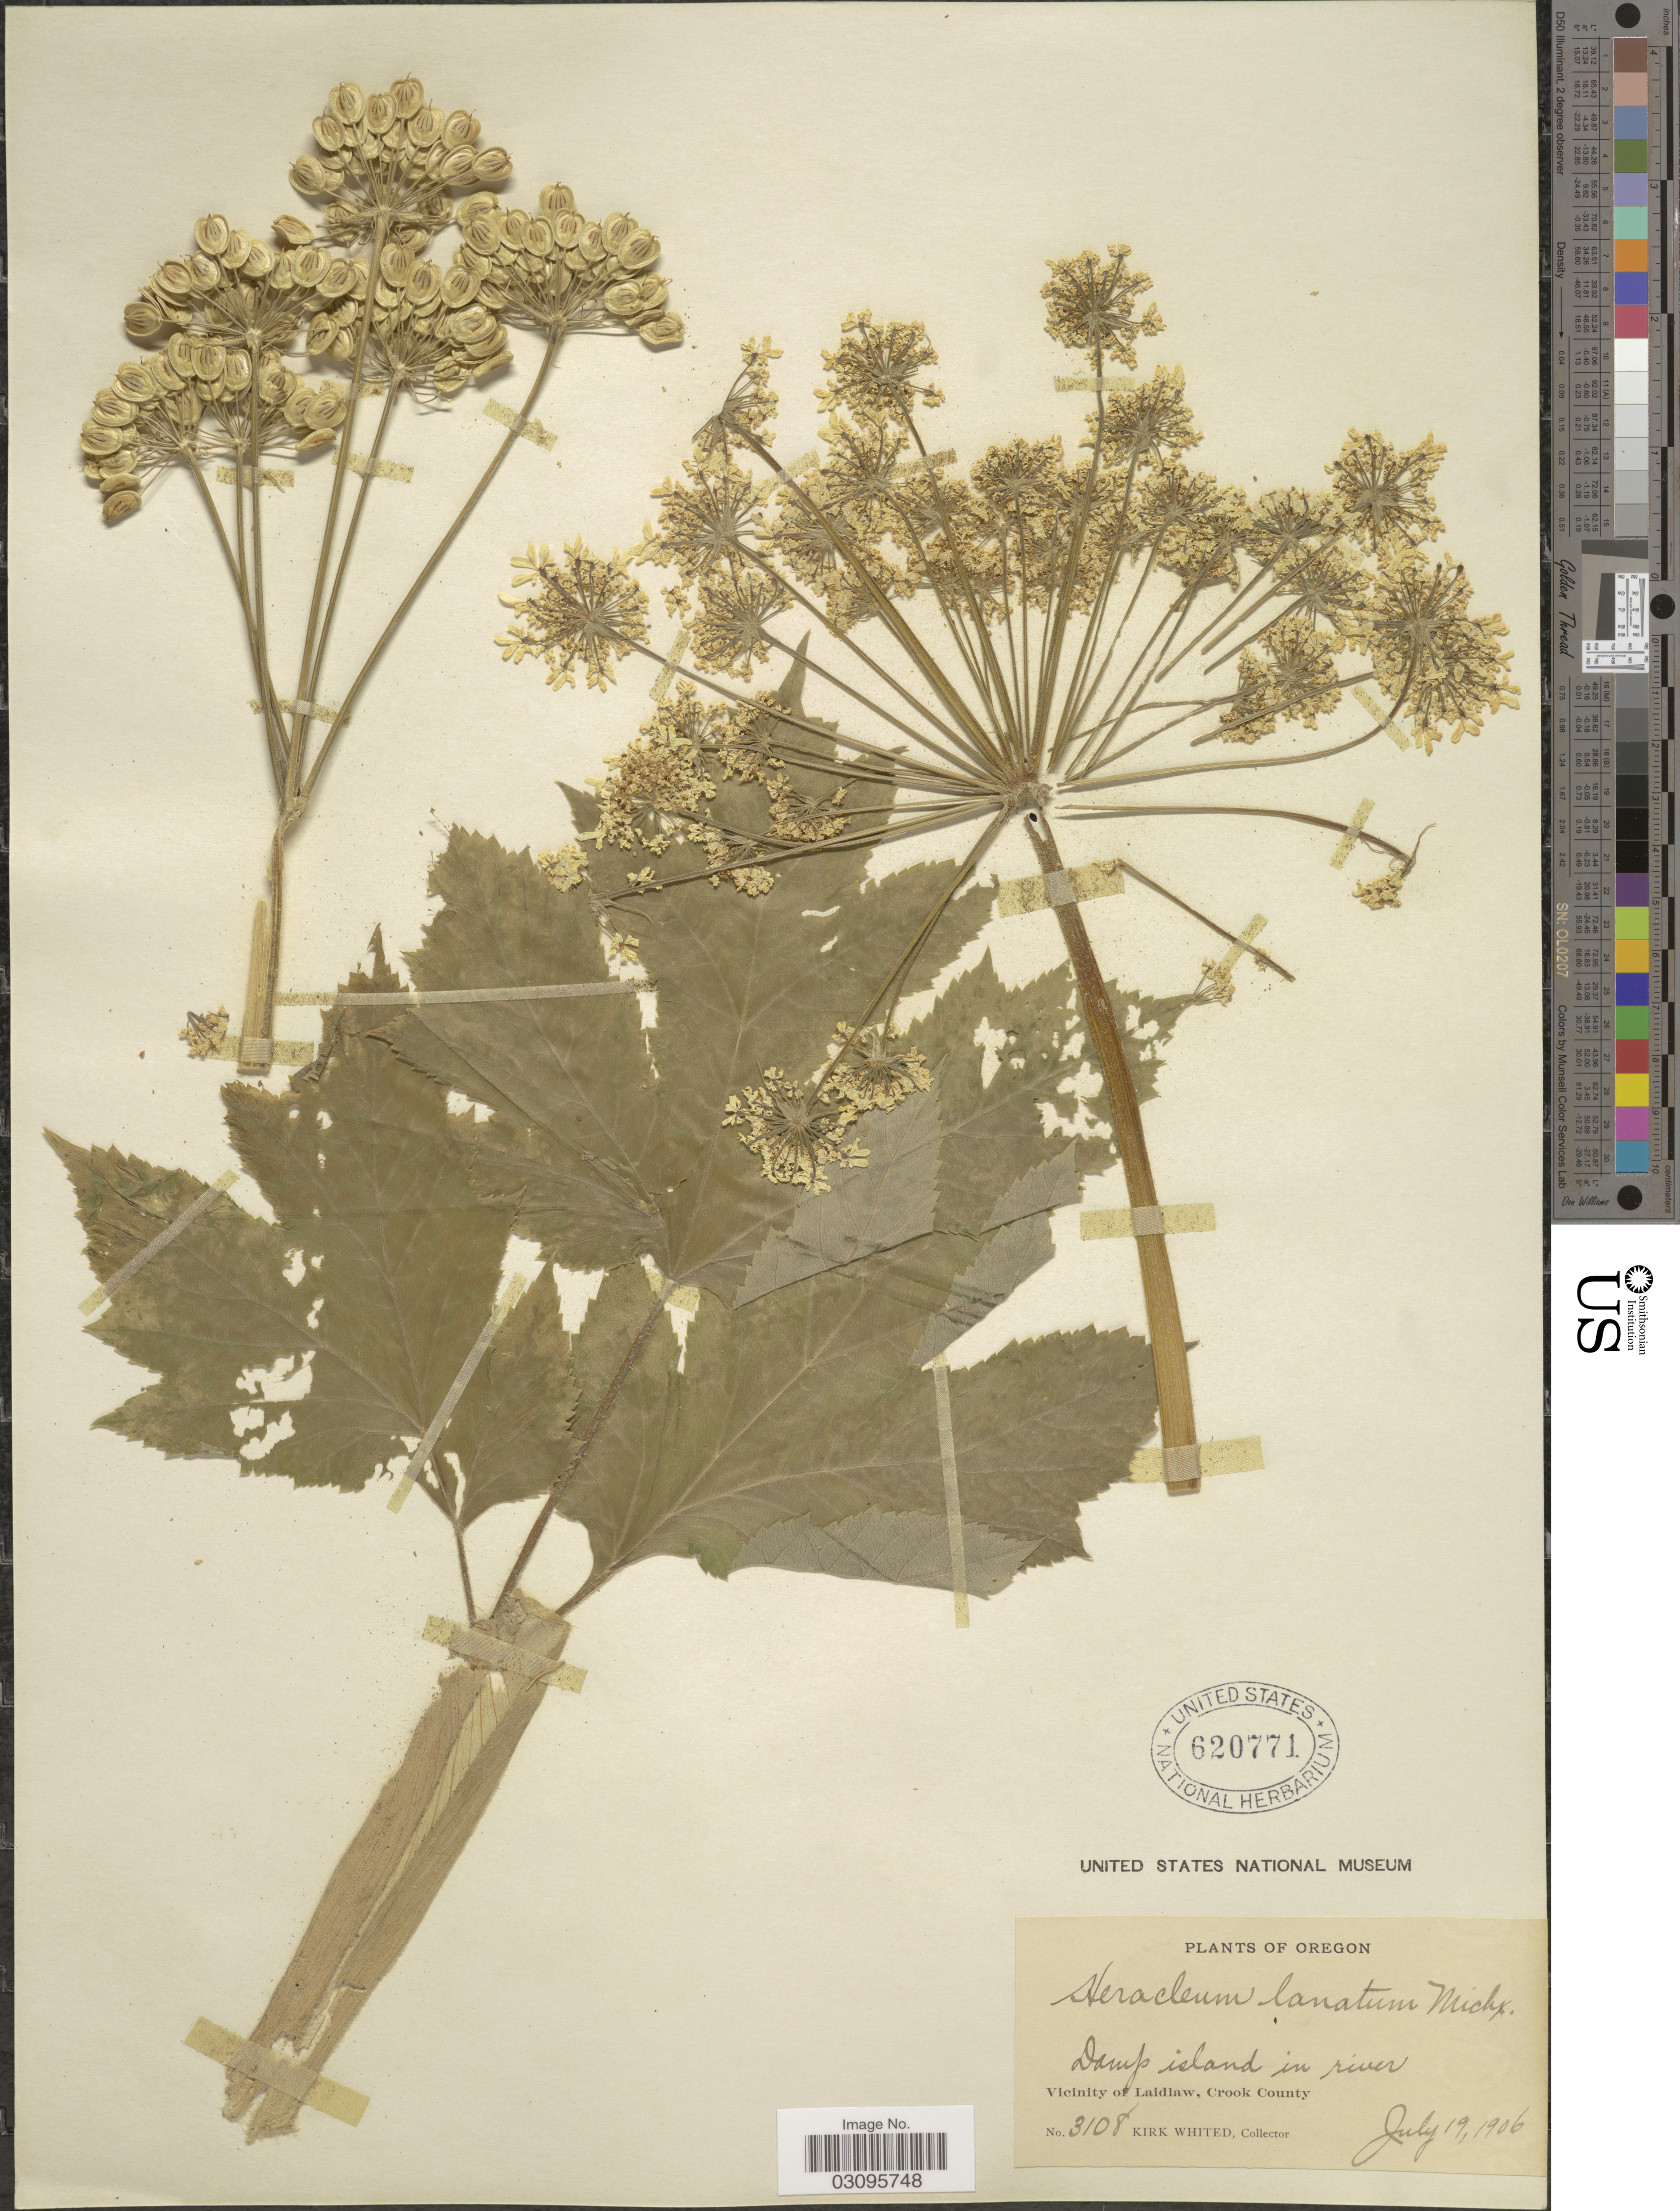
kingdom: Plantae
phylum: Tracheophyta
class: Magnoliopsida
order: Apiales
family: Apiaceae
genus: Heracleum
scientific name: Heracleum lanatum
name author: Michx.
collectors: K. Whited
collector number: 3108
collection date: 1906-07-19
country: United States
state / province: Oregon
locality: Vicinity of Laidlaw, Crook County.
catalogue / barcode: US 620771